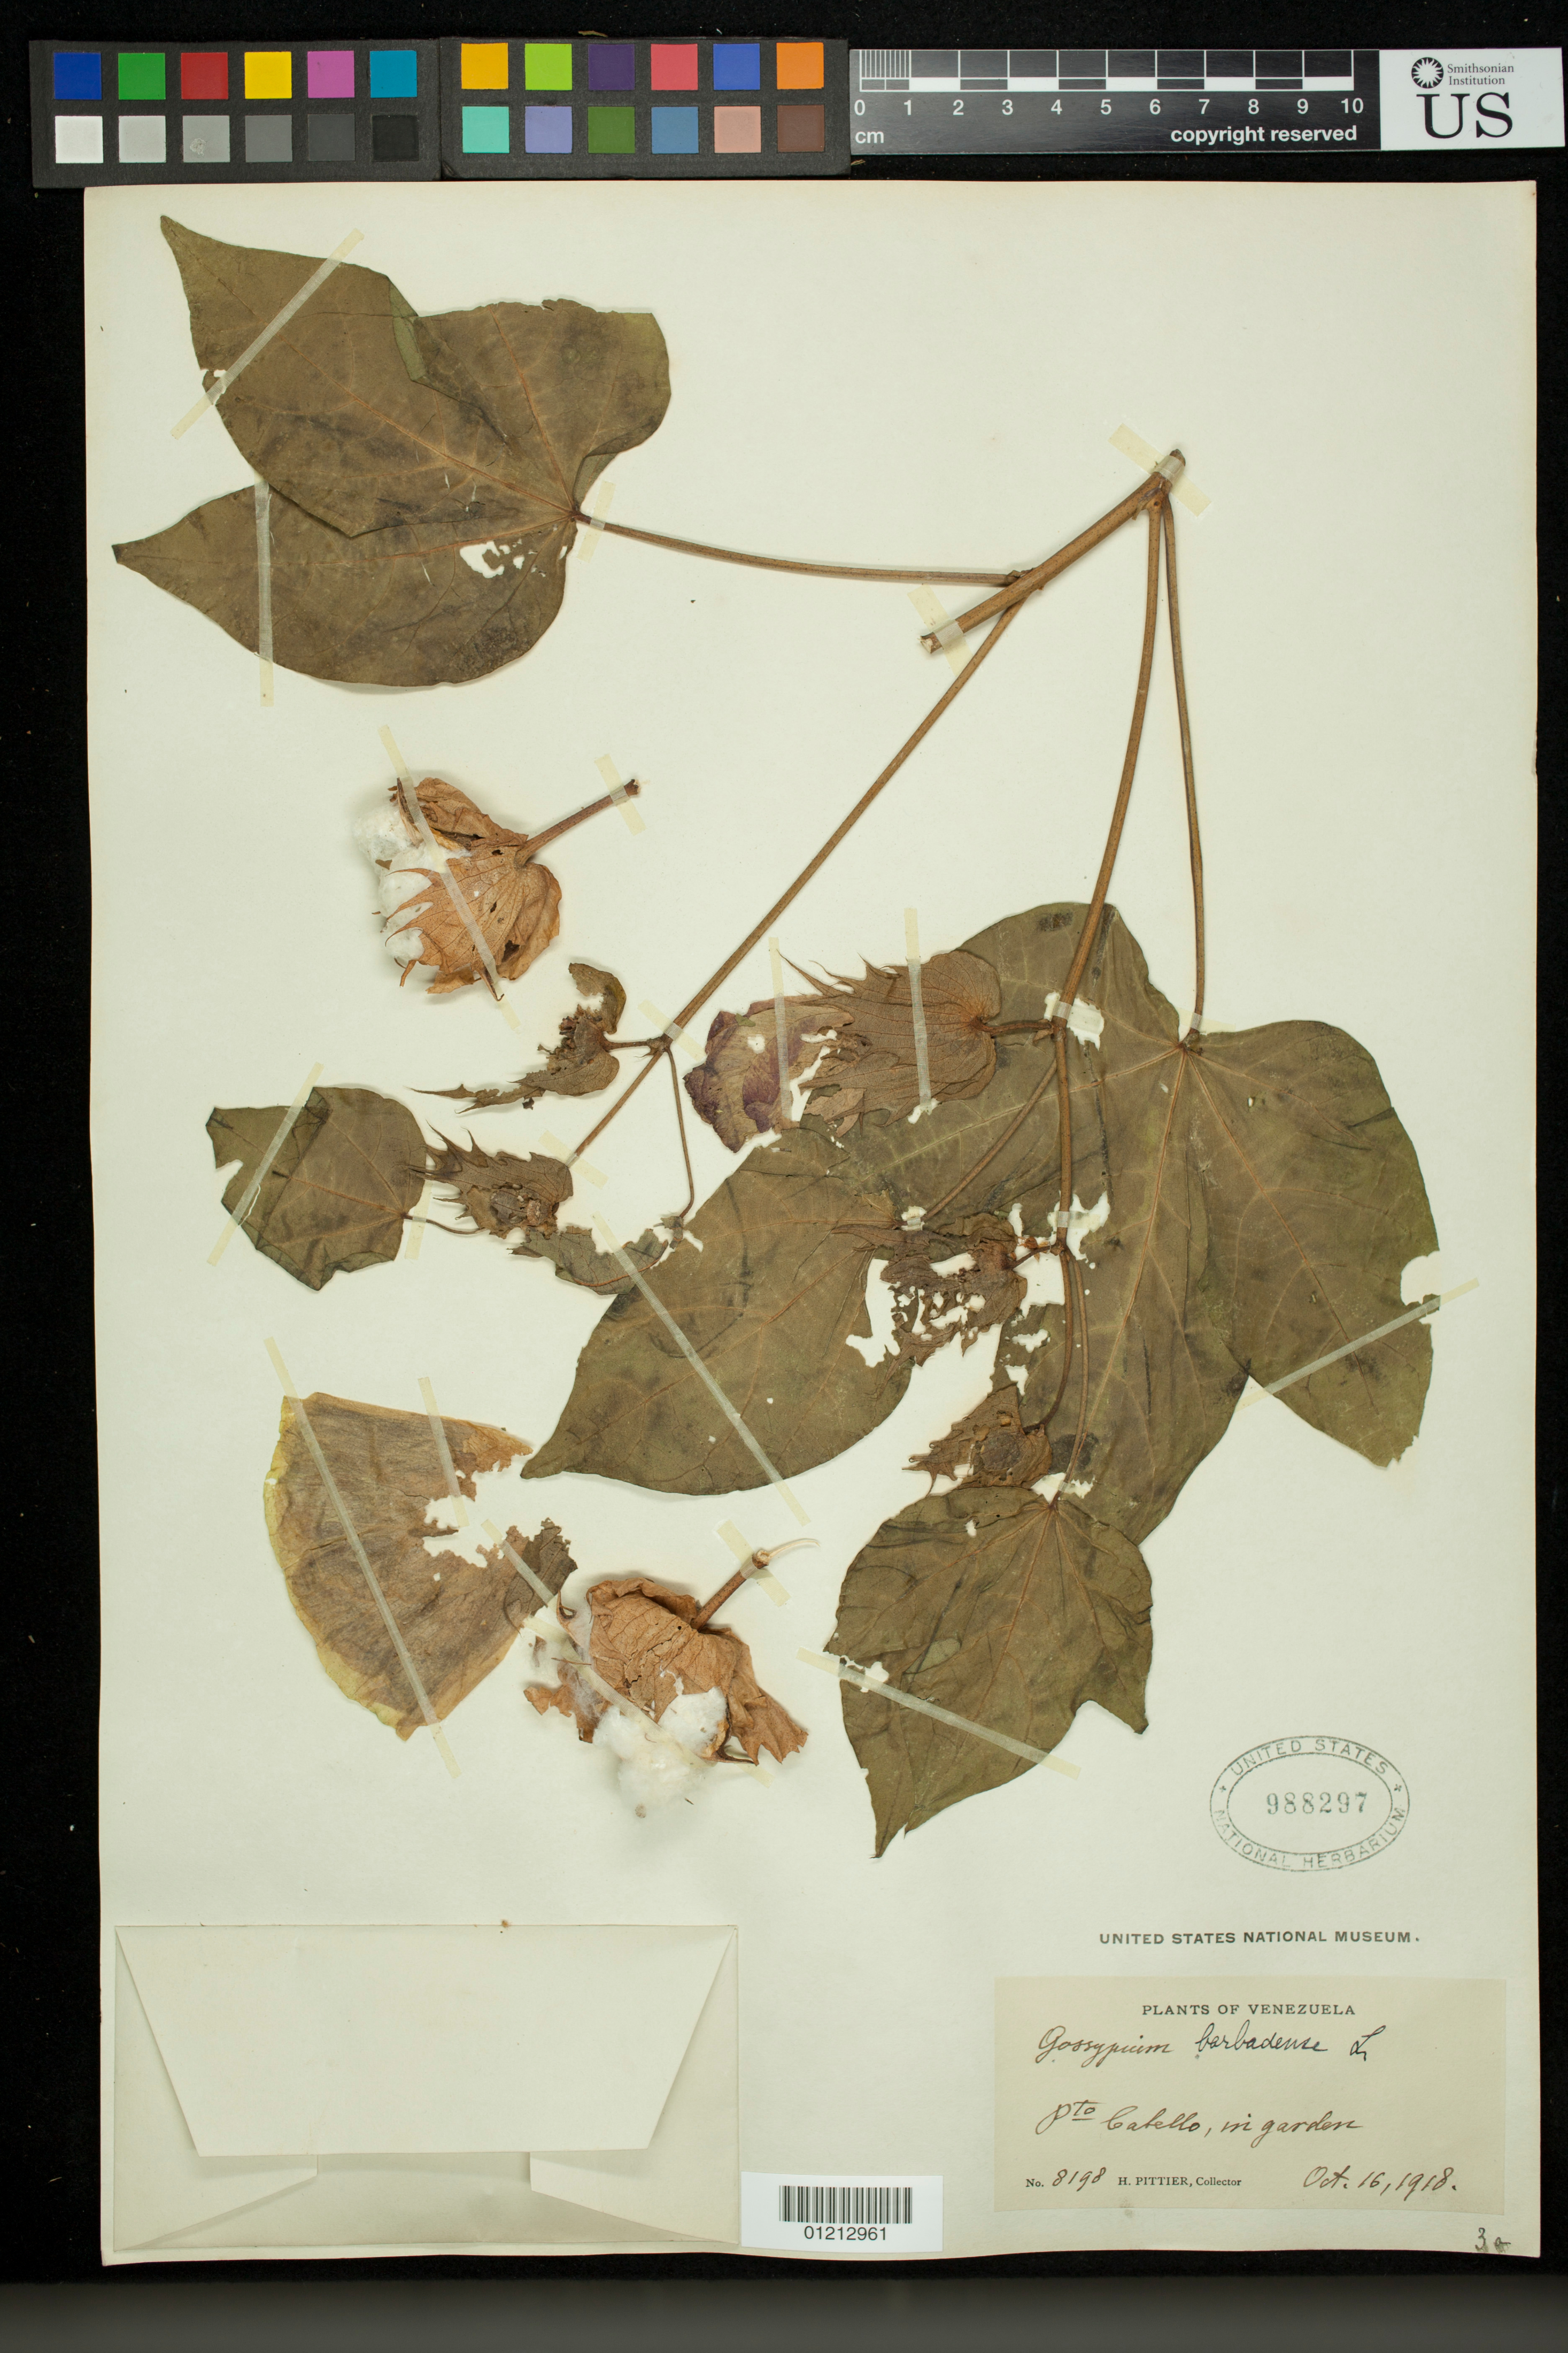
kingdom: Plantae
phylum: Tracheophyta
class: Magnoliopsida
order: Malvales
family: Malvaceae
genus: Gossypium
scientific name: Gossypium barbadense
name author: L.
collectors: H. F. Pittier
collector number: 8198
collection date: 1918-10-16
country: Venezuela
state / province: Carabobo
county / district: Puerto Cabello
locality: in garden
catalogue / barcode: US 988297